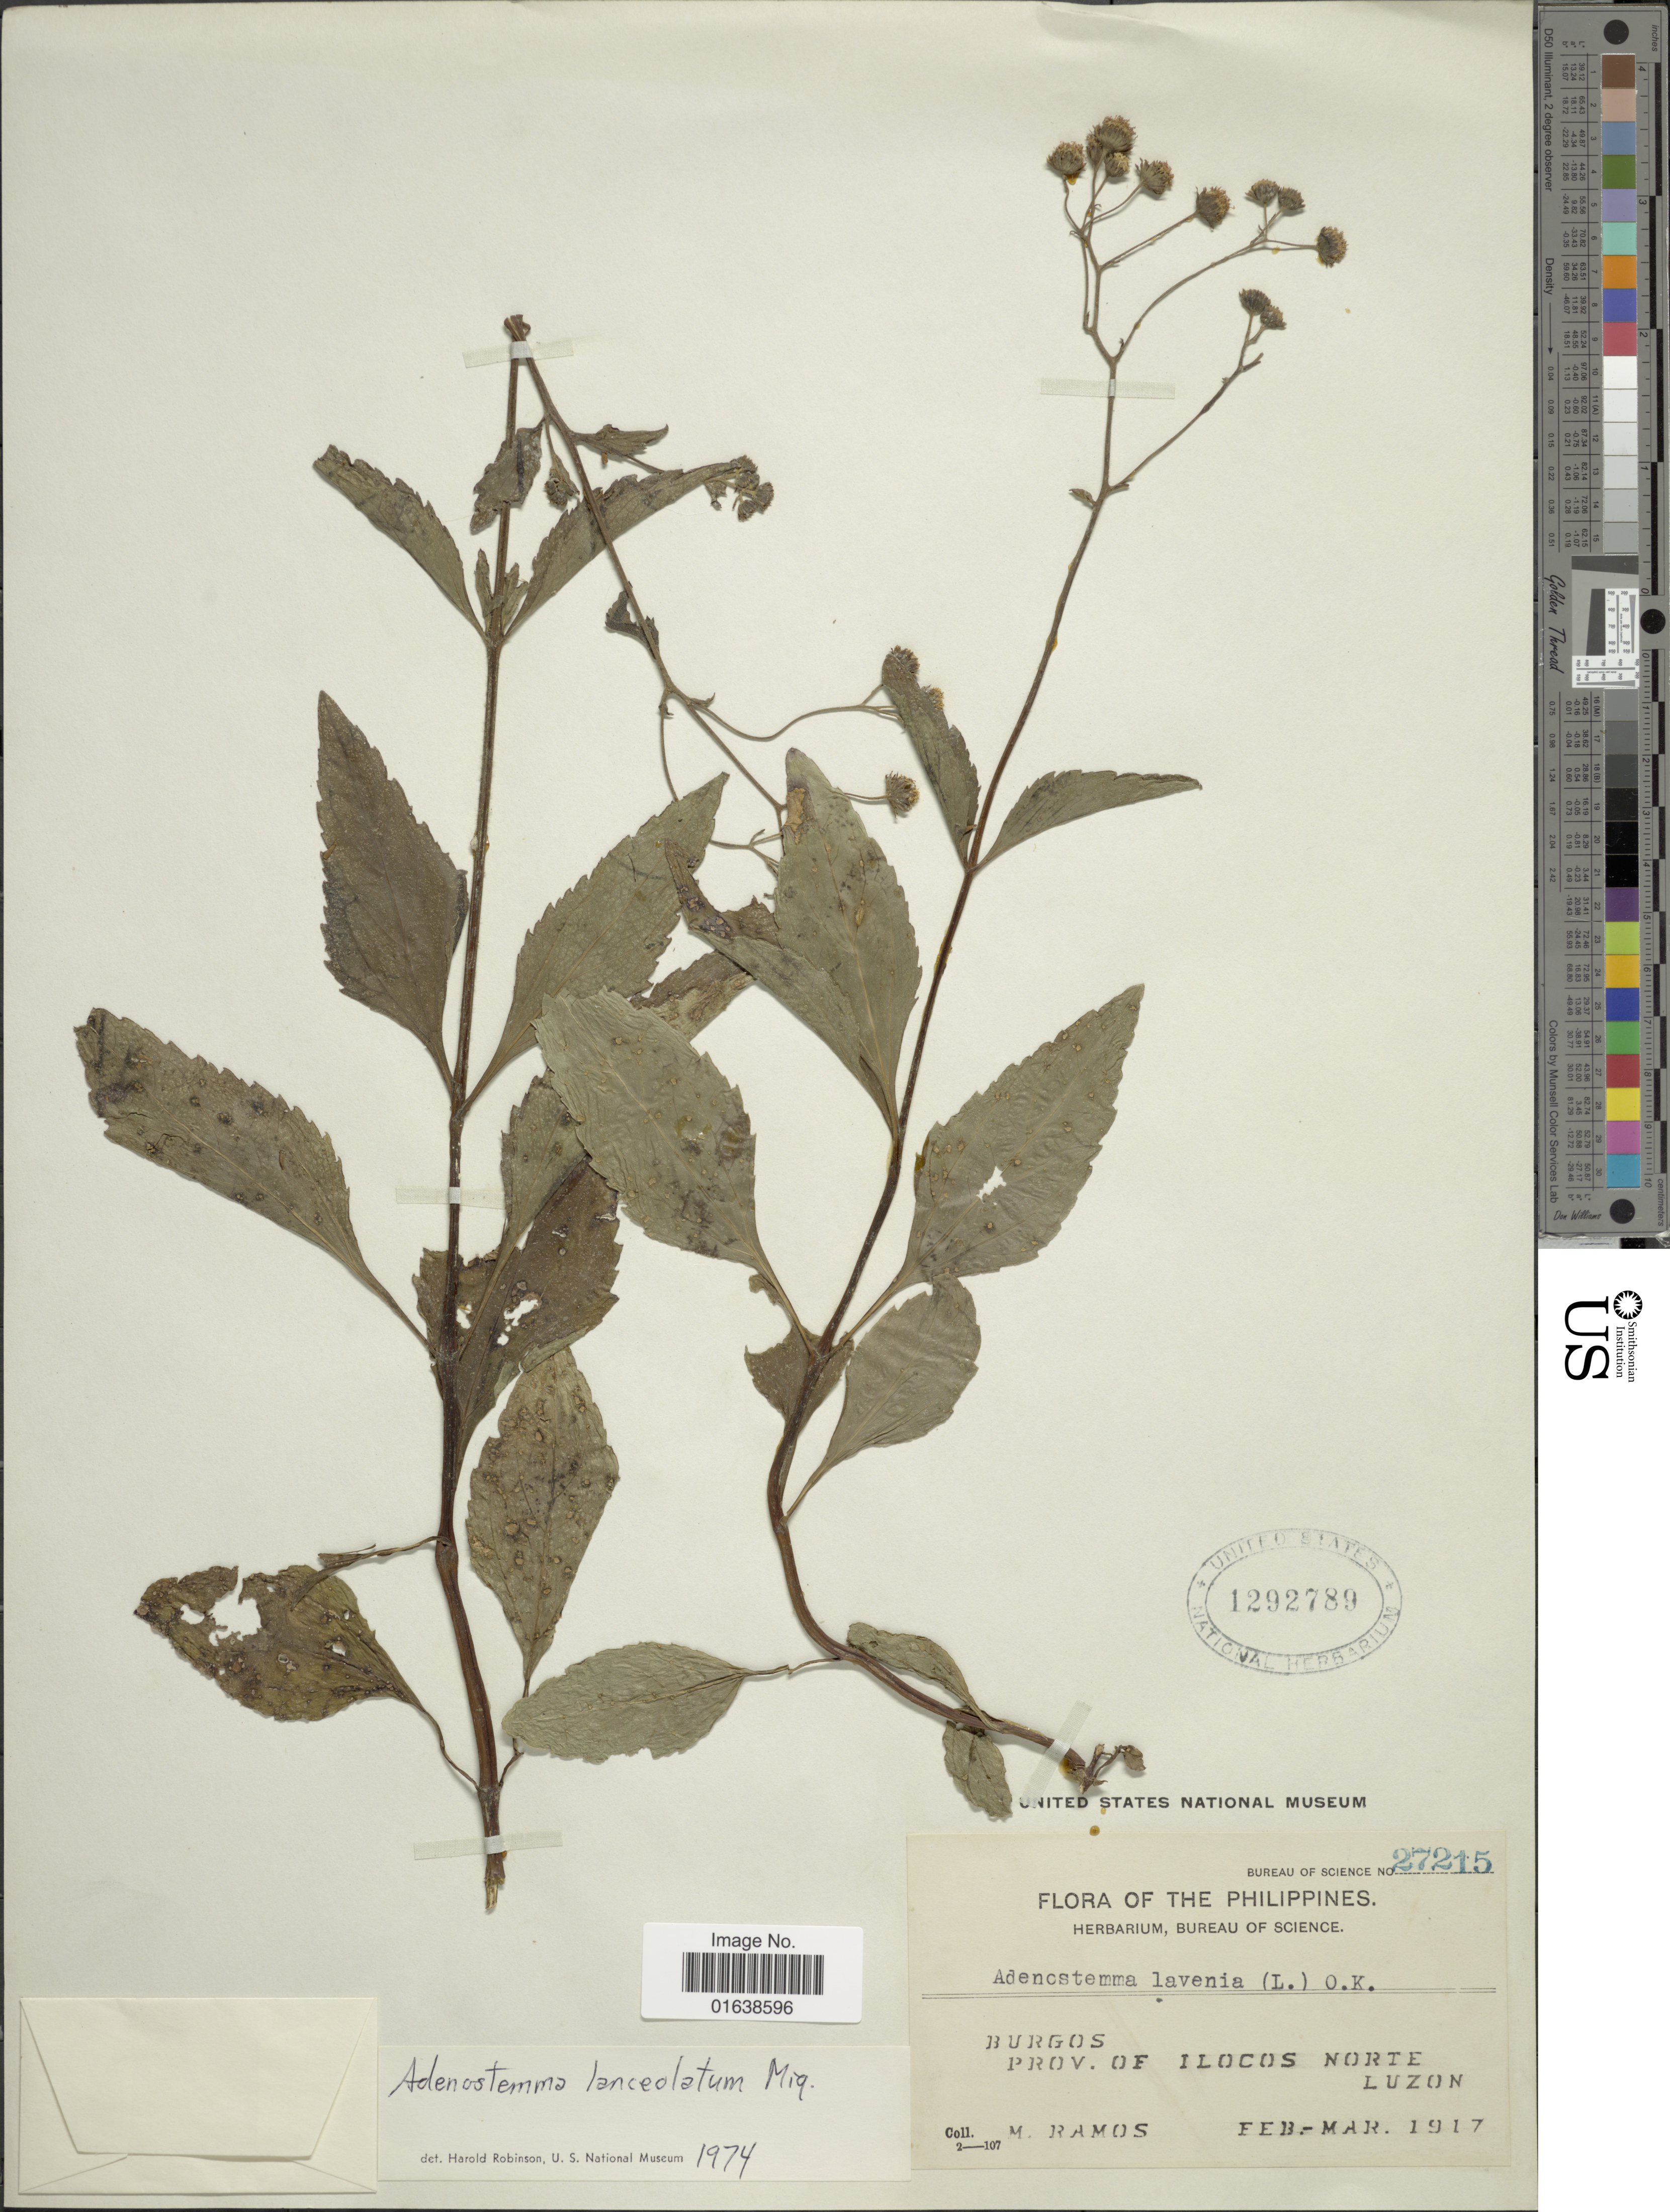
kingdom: Plantae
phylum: Tracheophyta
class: Magnoliopsida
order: Asterales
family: Asteraceae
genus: Adenostemma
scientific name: Adenostemma lanceolatum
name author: Miq.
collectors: M. Ramos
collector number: Bureau of Science 27215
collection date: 1917-01/1917-03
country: Philippines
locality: The Philippines. Burgos. Prov. Of Ilocos Norte Luzon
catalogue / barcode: US 1292789